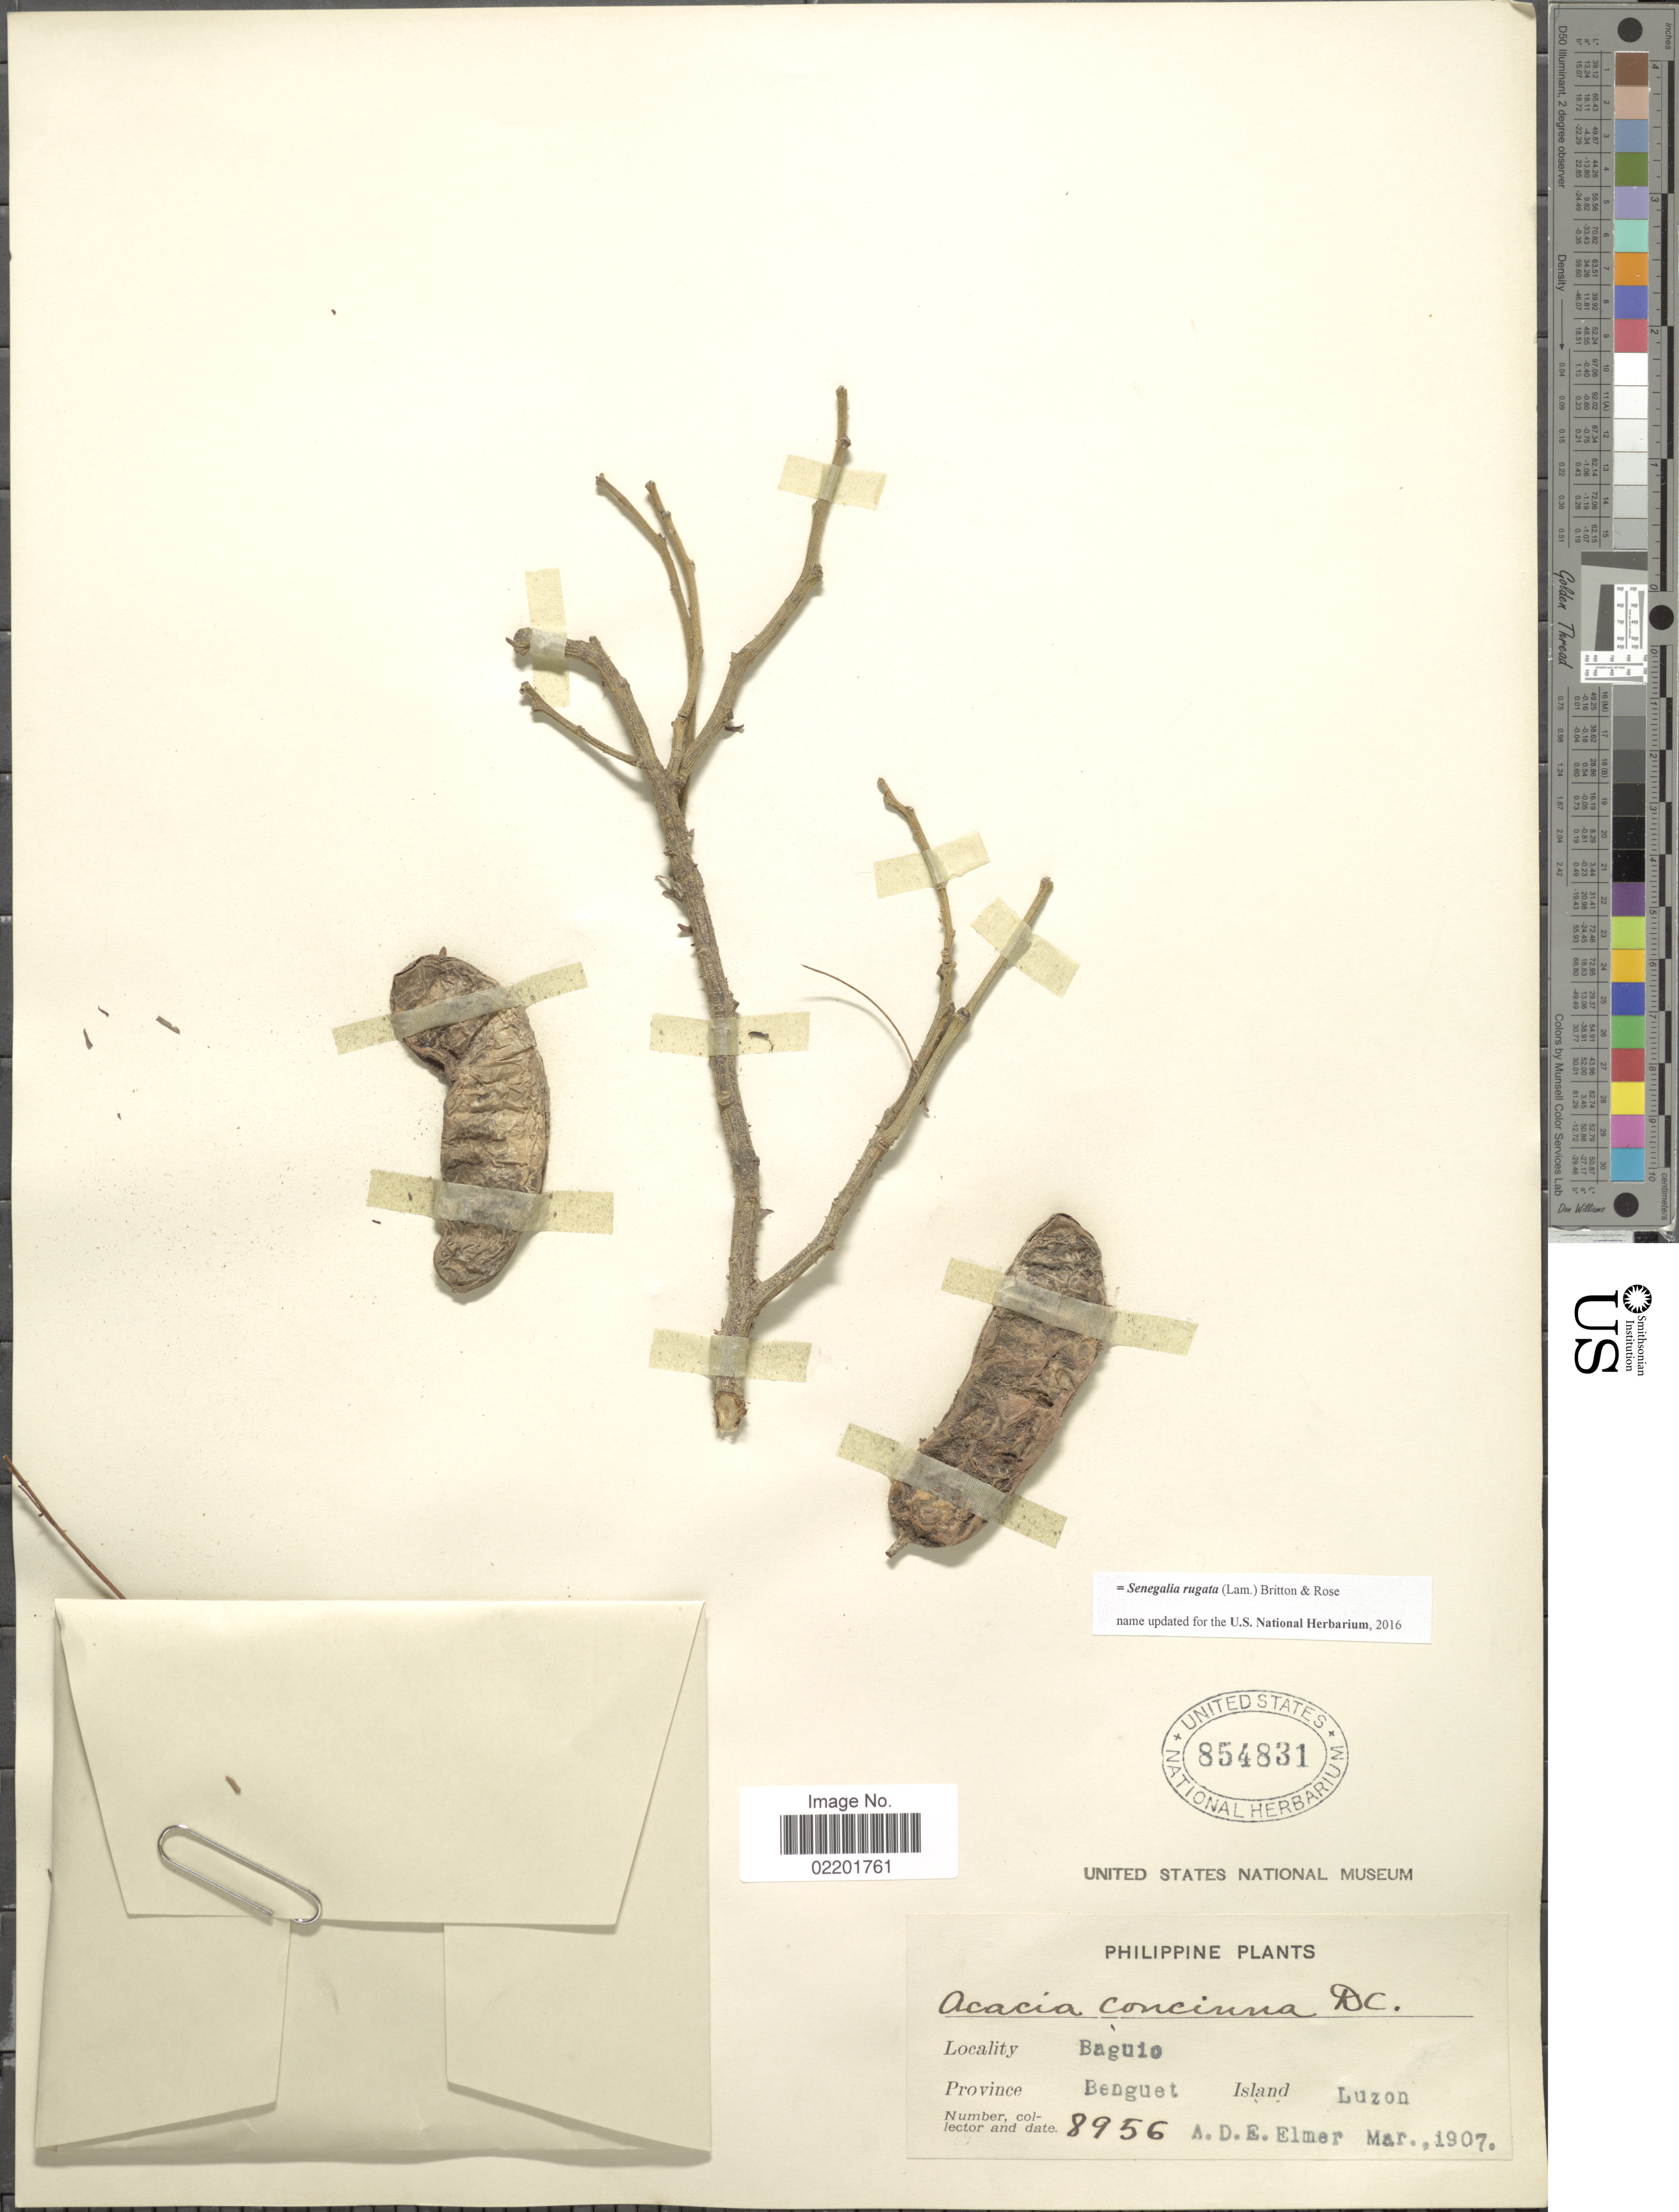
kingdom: Plantae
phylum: Tracheophyta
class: Magnoliopsida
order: Fabales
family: Fabaceae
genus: Senegalia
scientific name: Senegalia rugata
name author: (Lam.) Britton & Rose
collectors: A. D. E. Elmer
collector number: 8956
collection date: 1907-03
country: Philippines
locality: Baguio, Province Benguet, Island Luzon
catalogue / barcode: US 854831